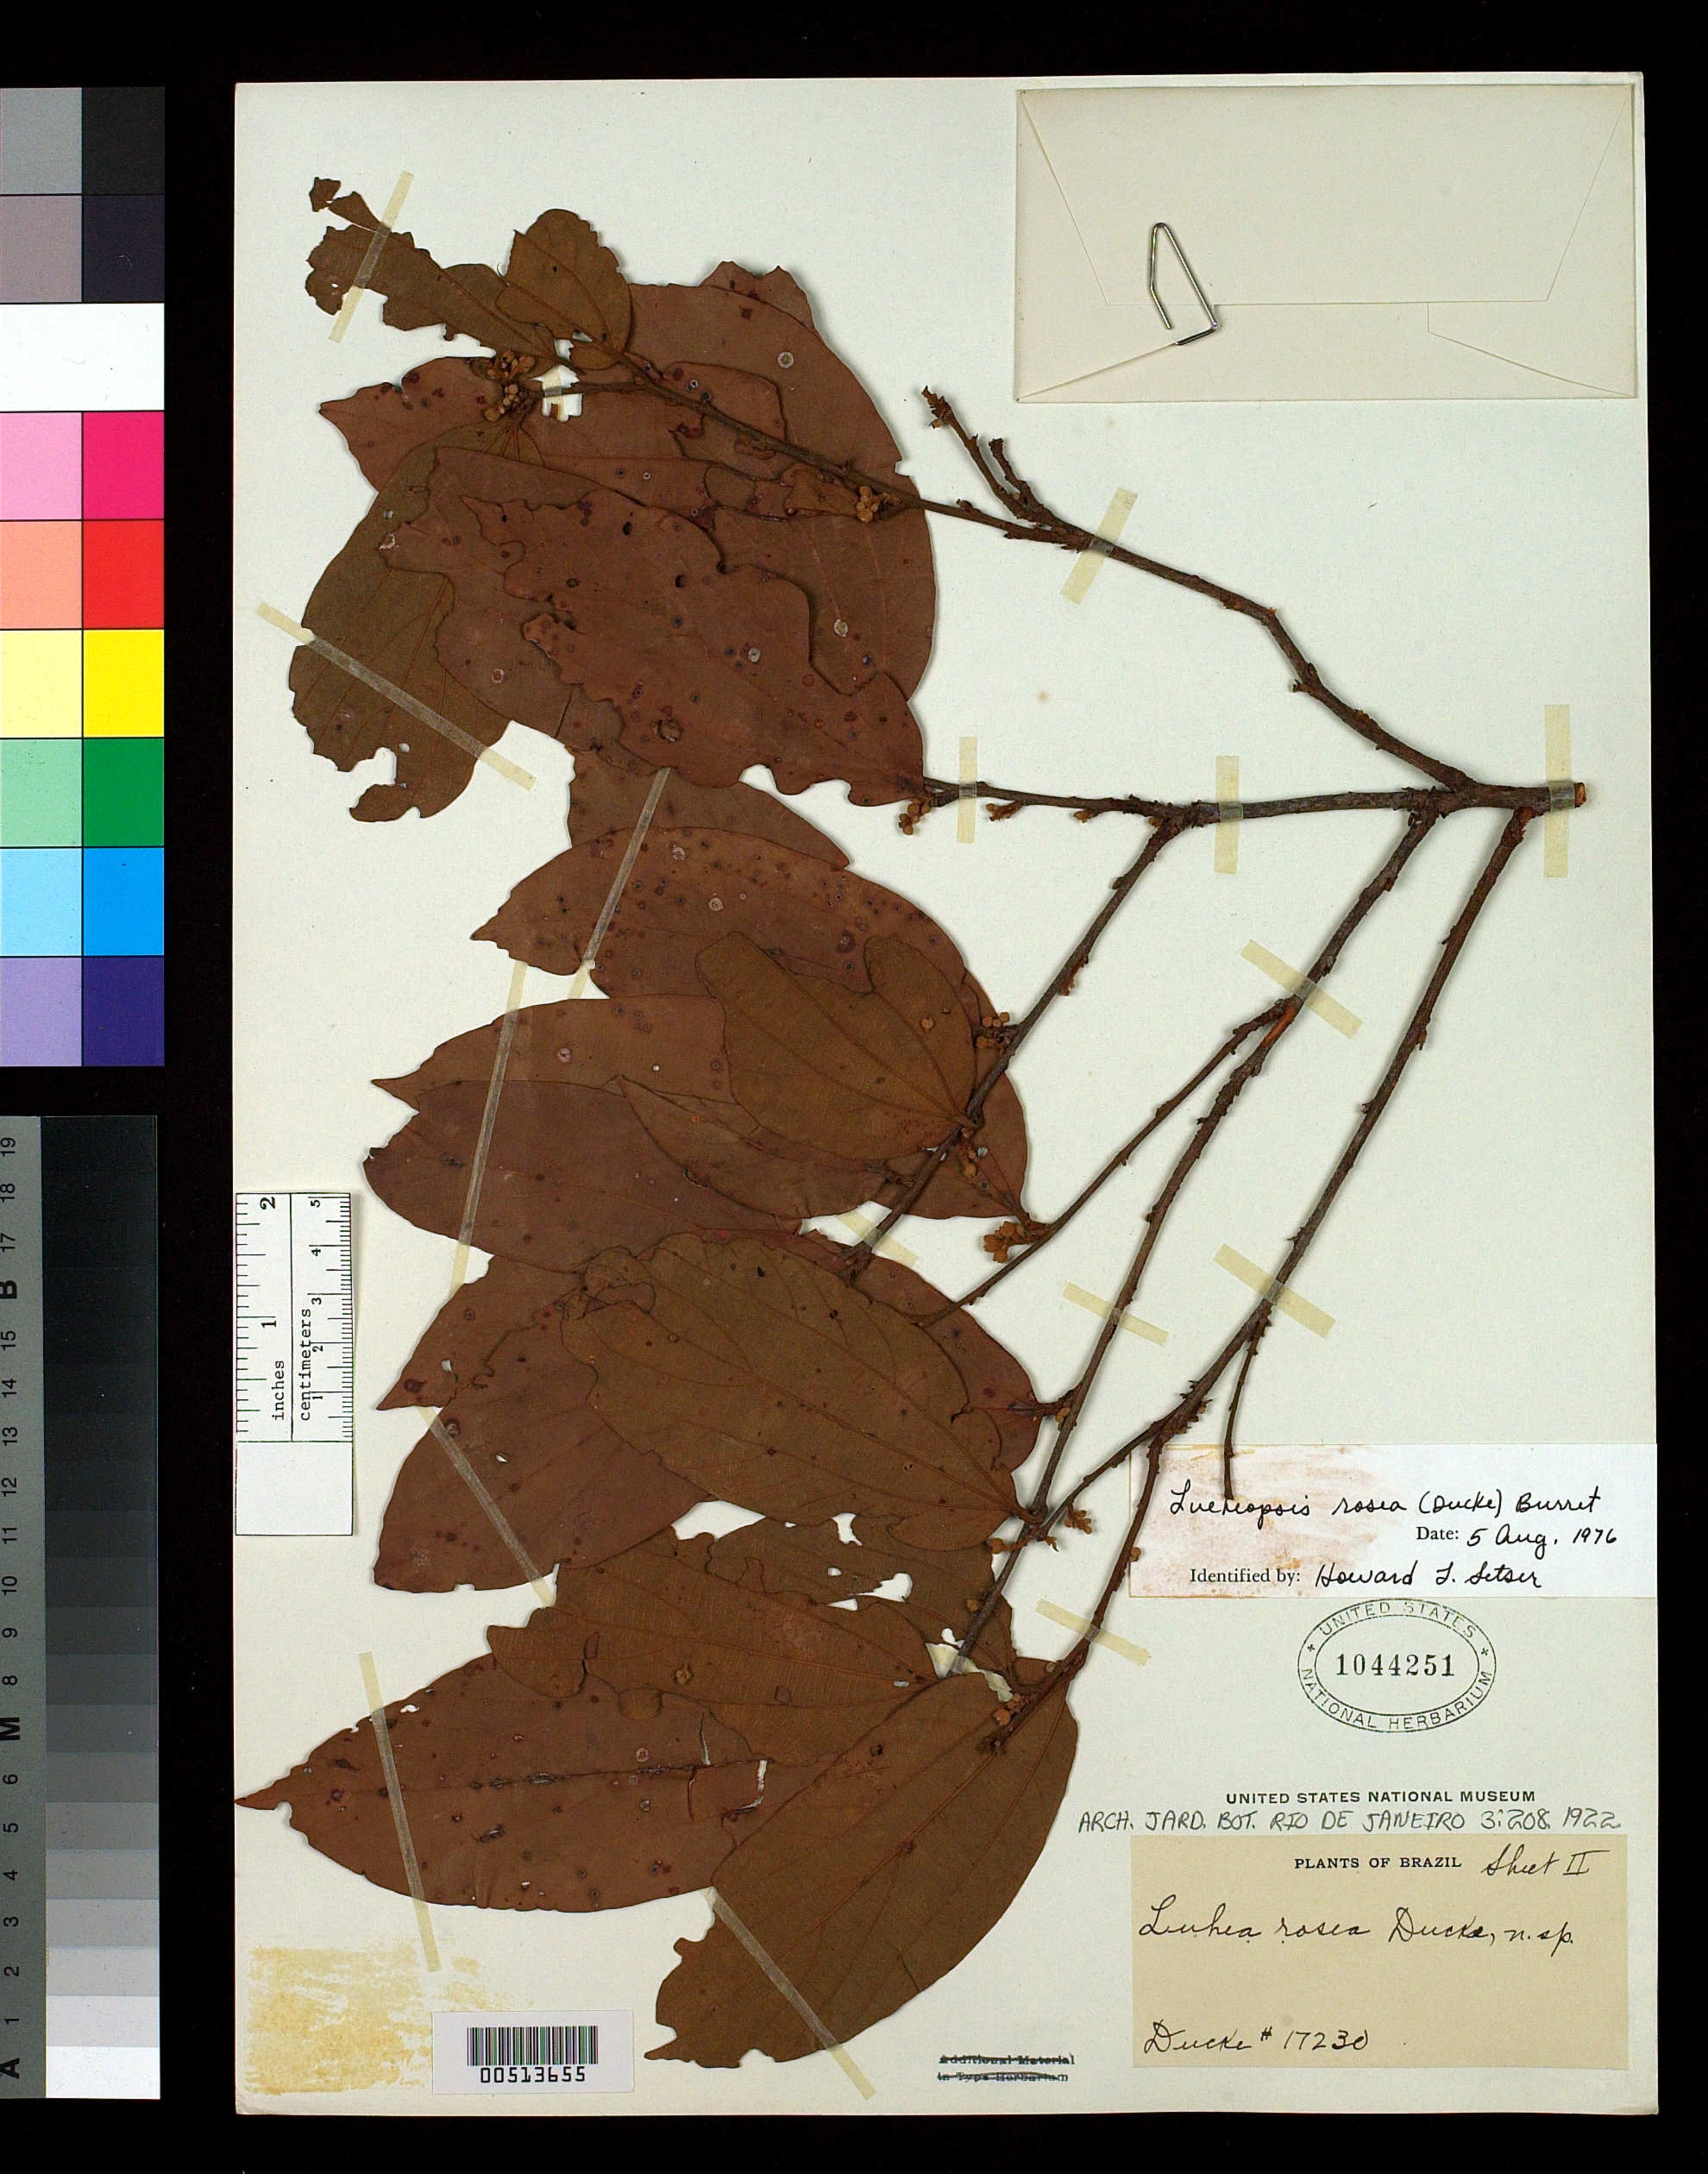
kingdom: Plantae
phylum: Tracheophyta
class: Magnoliopsida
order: Malvales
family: Malvaceae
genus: Luehea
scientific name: Luehea rosea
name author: Ducke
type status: Isosyntype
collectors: A. Ducke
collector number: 17230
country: Brazil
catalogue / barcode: US 1044251